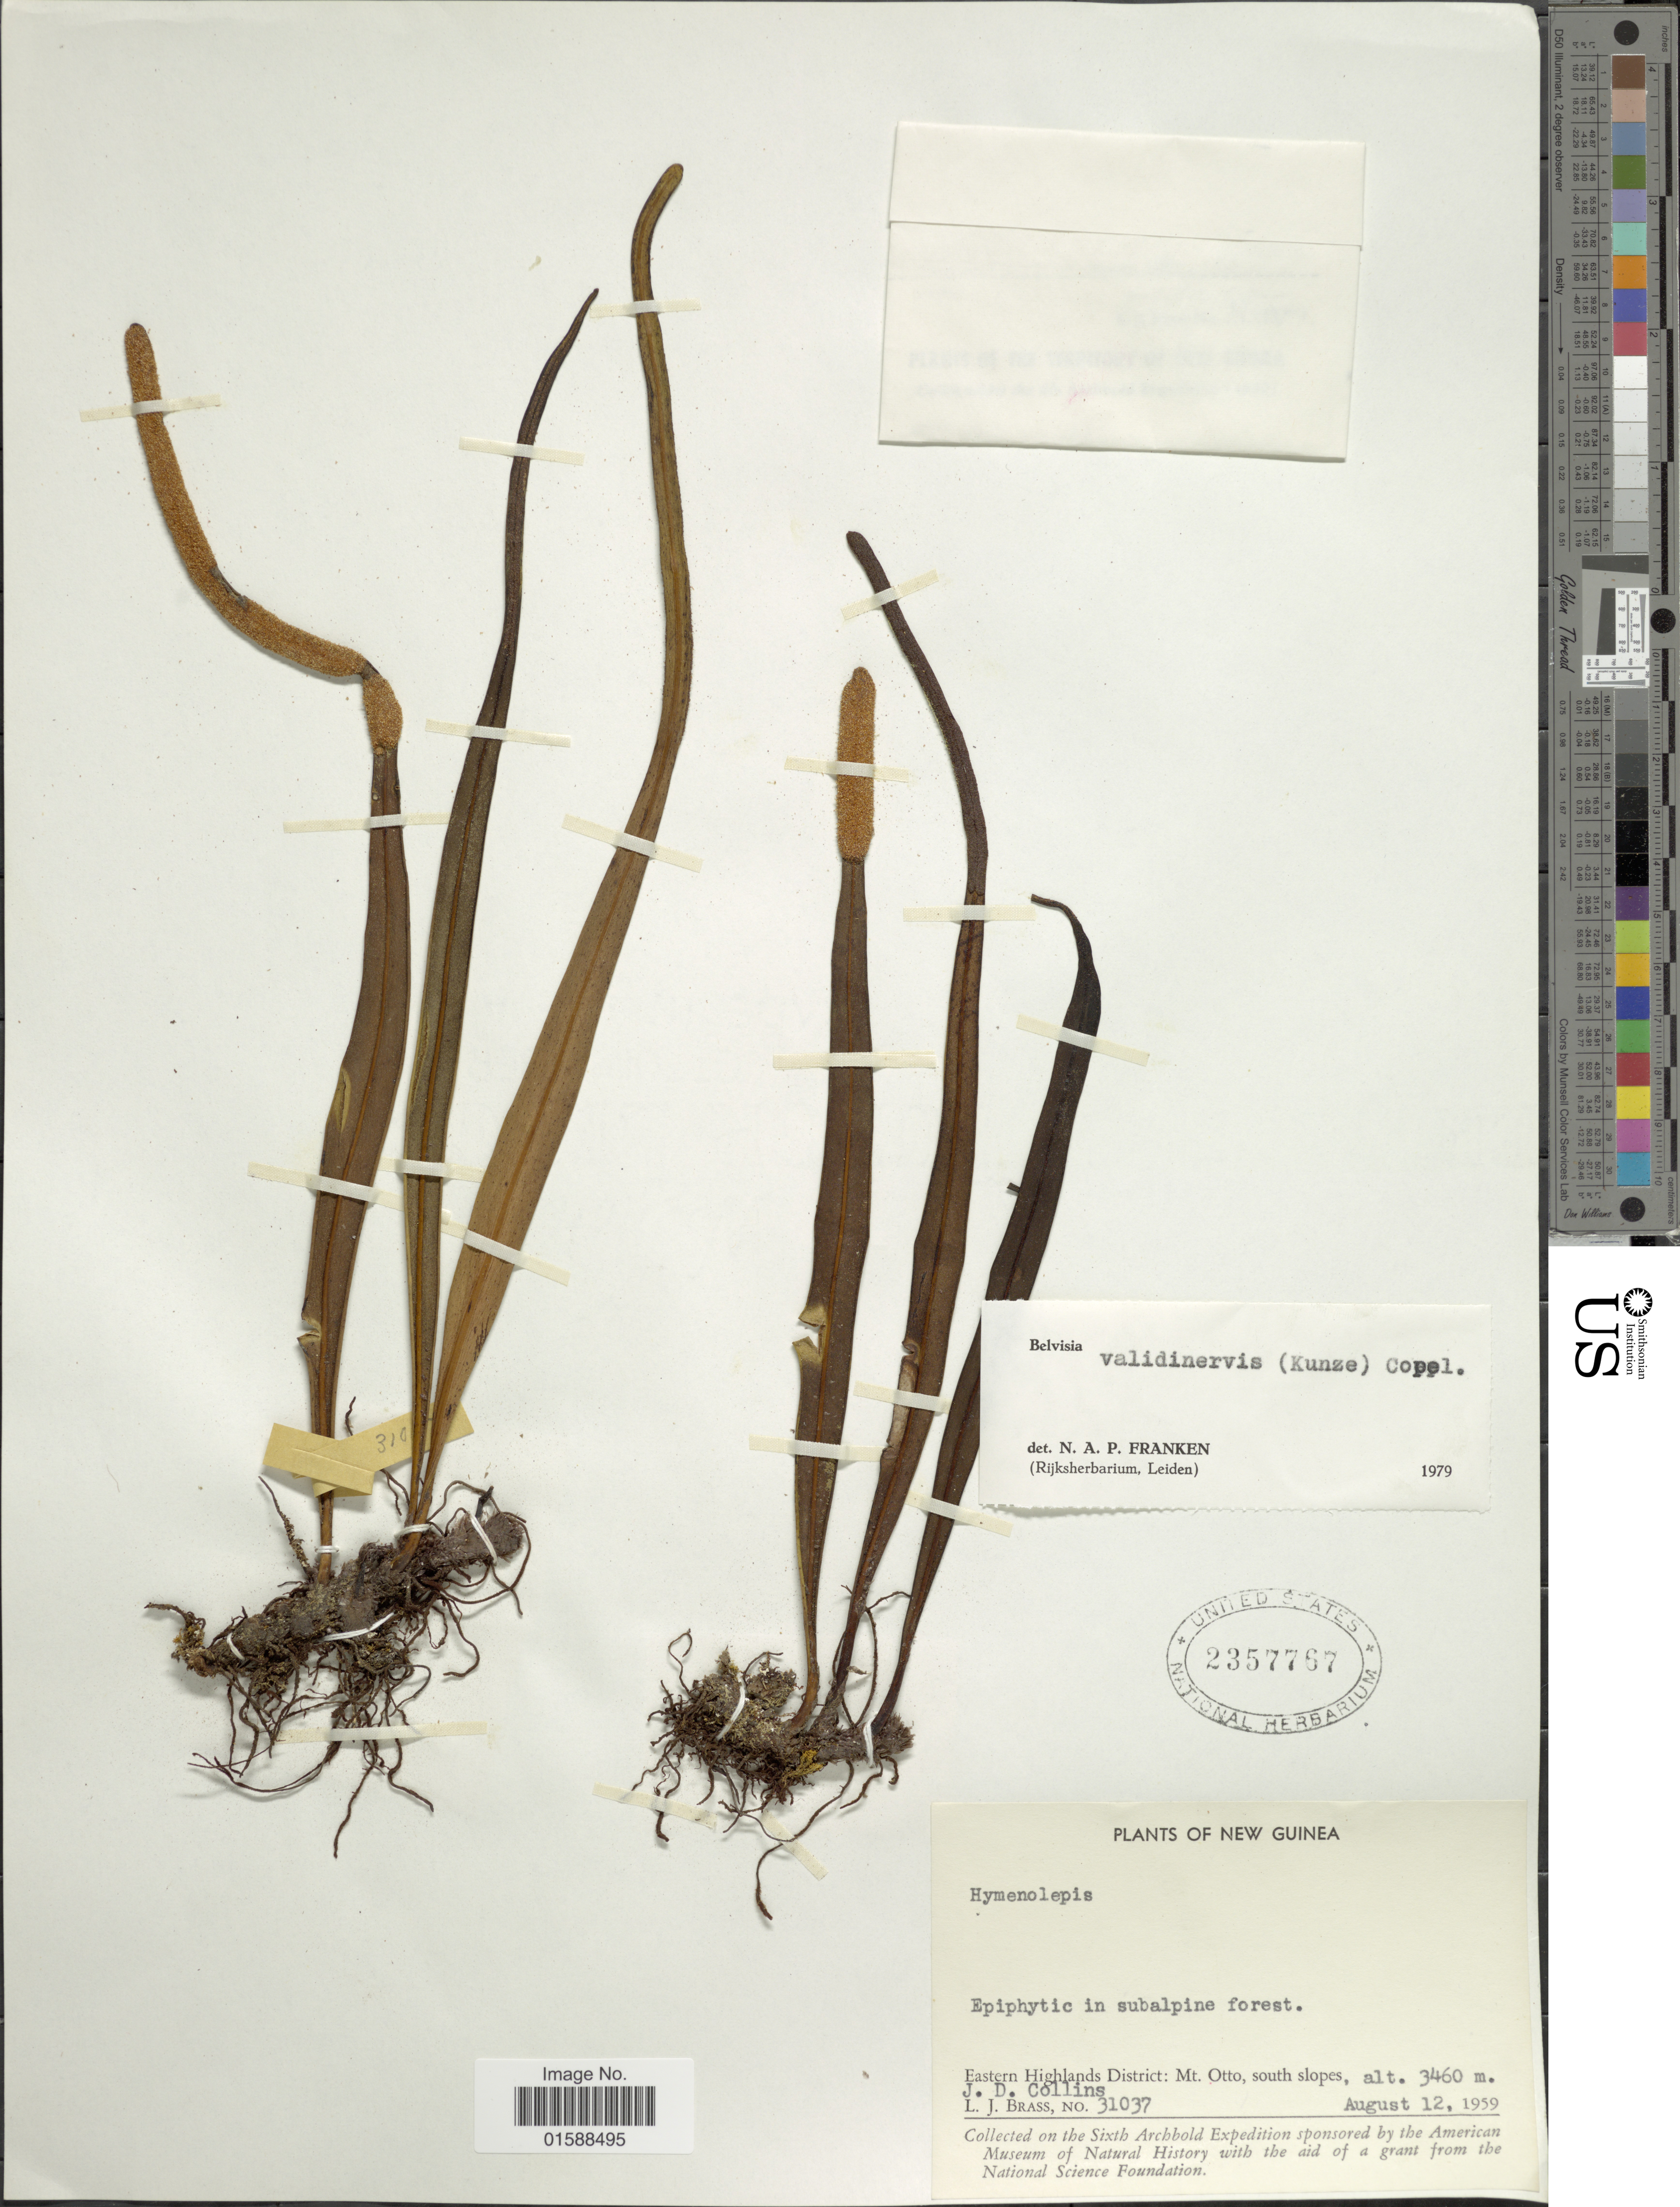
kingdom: Plantae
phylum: Tracheophyta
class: Polypodiopsida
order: Polypodiales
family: Polypodiaceae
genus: Lepisorus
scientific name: Lepisorus validinervis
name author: (Kunze) Li S. Wang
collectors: J. Collins & L. J. Brass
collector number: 31037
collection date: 1959-08-12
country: Papua New Guinea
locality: New Guinea. Eastern Highlands District: Mt. Otto, south slopes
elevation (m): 3460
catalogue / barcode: US 2357767